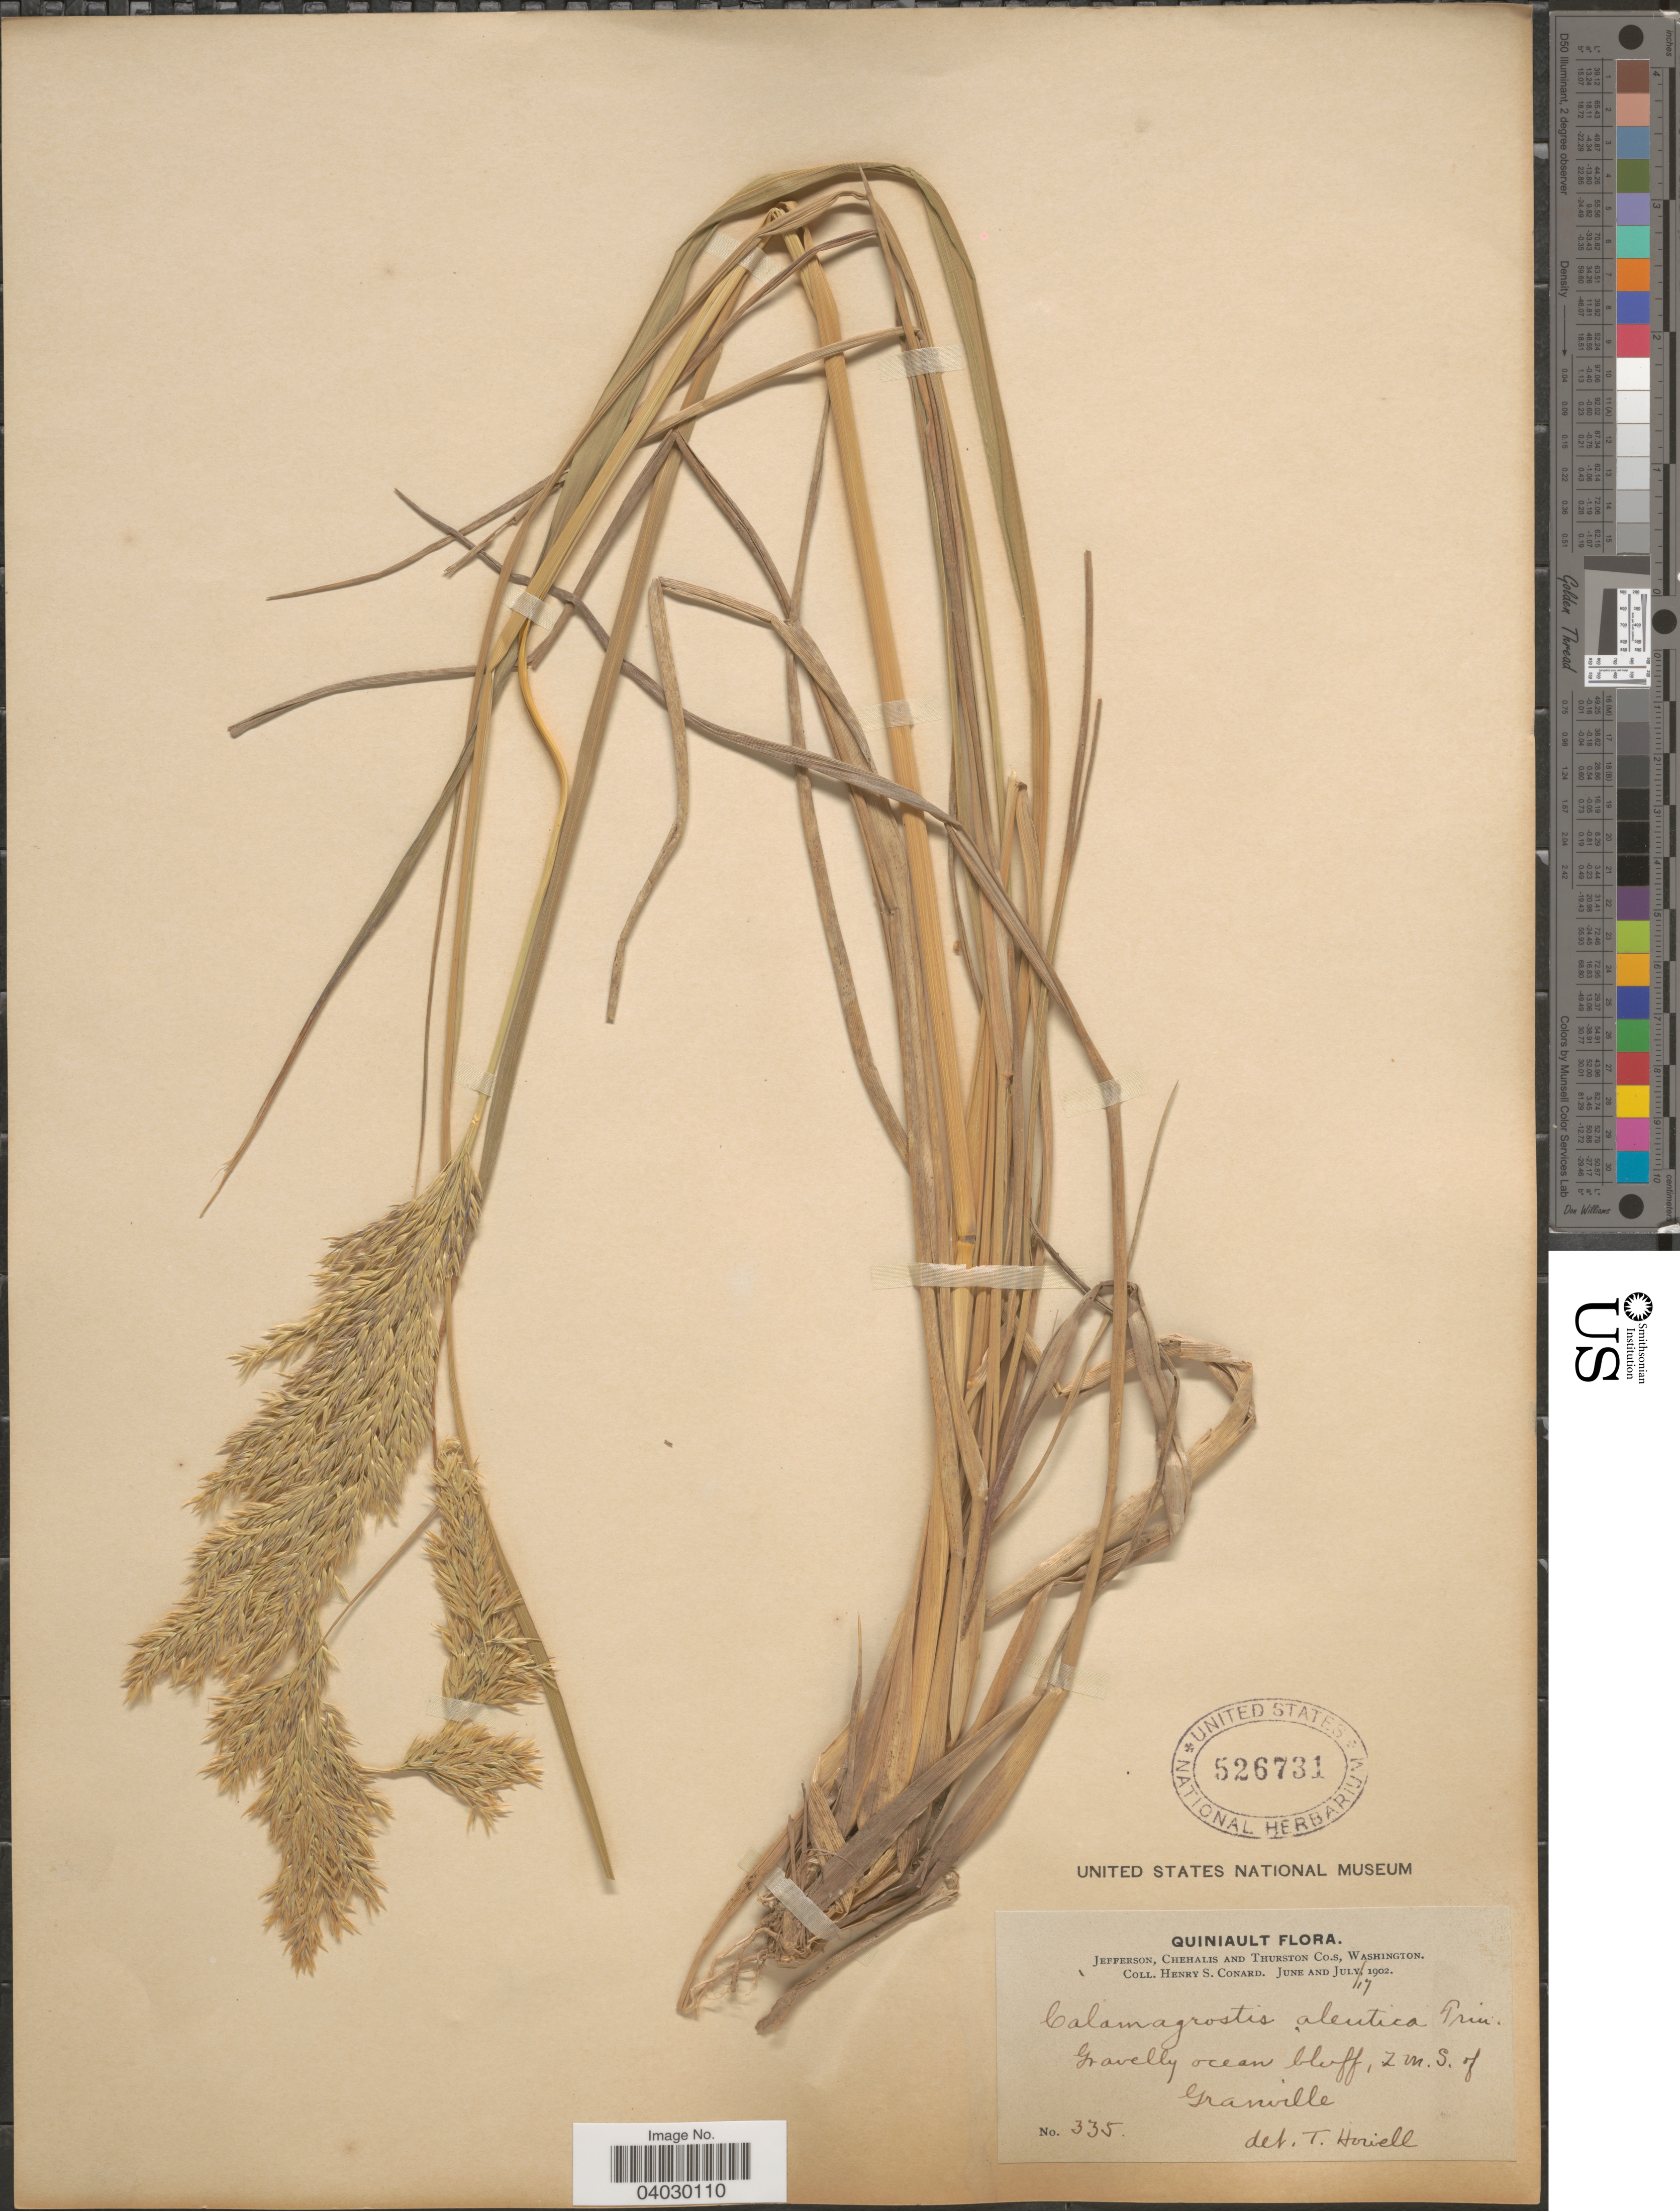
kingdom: Plantae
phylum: Tracheophyta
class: Liliopsida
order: Poales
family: Poaceae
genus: Calamagrostis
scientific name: Calamagrostis nutkaensis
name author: (J. Presl) Steud.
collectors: H. S. Conard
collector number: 335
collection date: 1902-07-17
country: United States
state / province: Washington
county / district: Thurston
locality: Jefferson, Chehalis and Thurston Co.s. 2 m. S. of Granville.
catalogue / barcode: US 526731